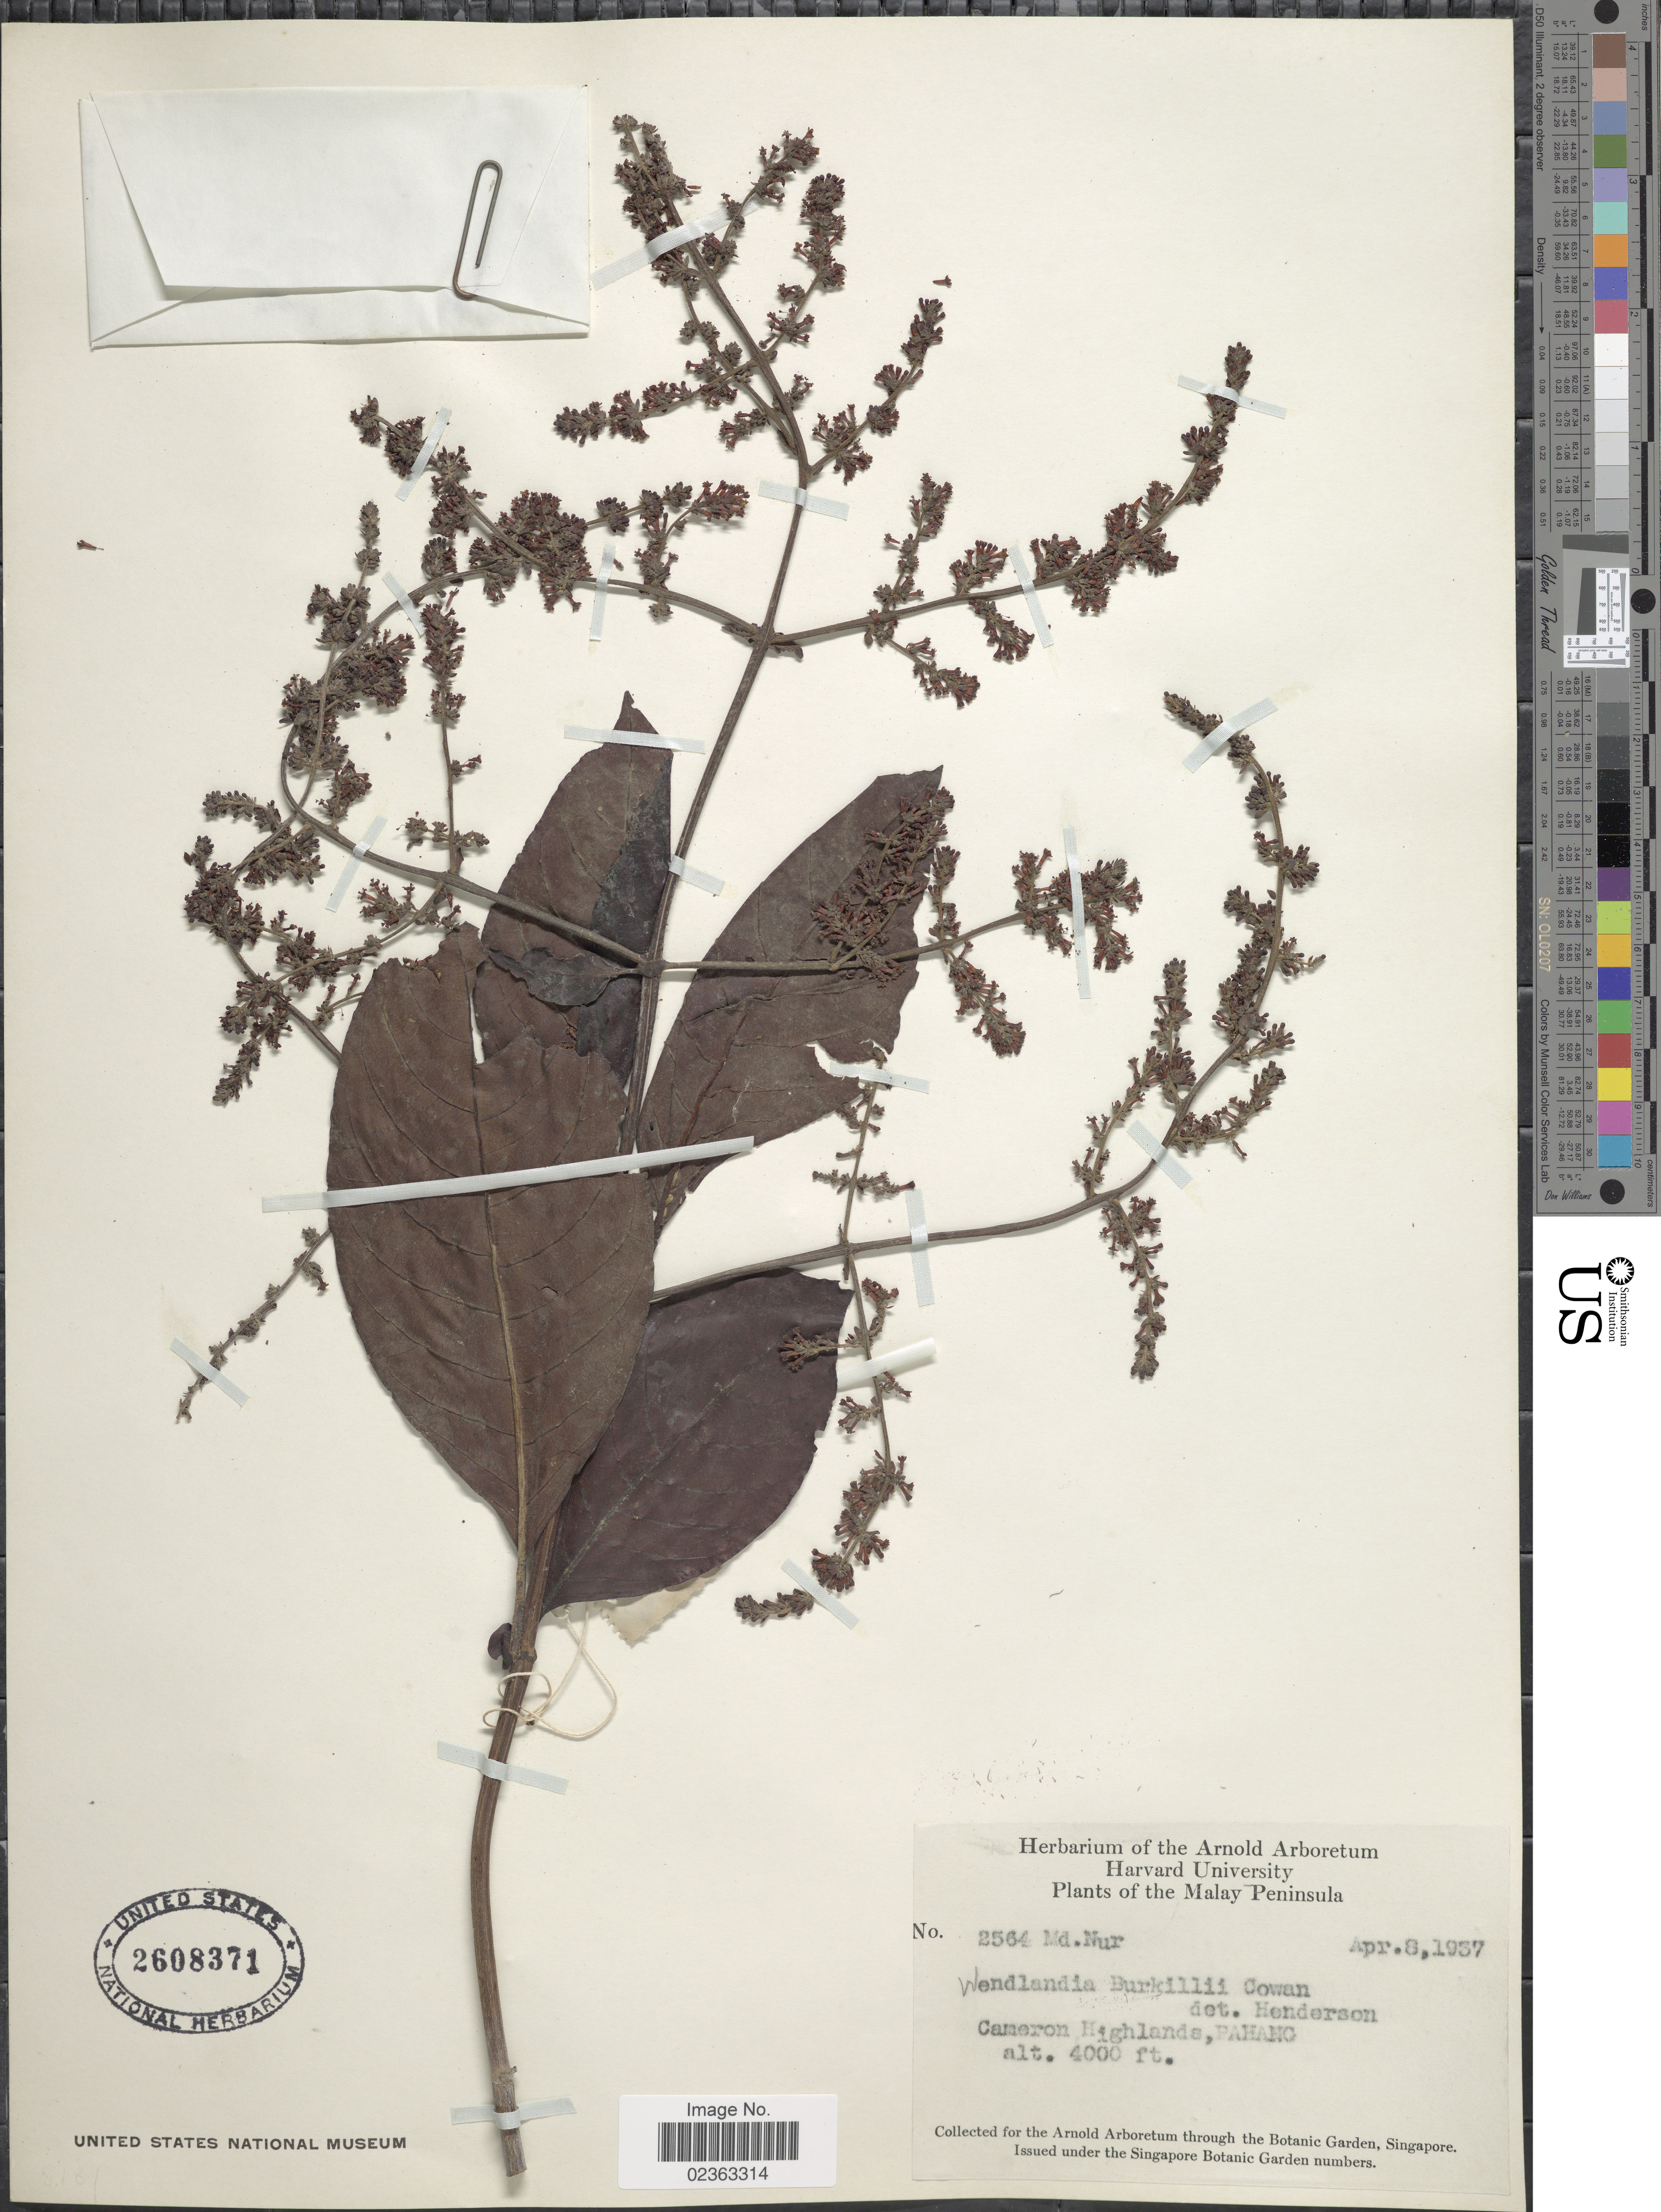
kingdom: Plantae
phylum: Tracheophyta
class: Magnoliopsida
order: Gentianales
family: Rubiaceae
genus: Wendlandia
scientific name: Wendlandia burkillii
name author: Cowan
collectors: M. Nur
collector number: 2564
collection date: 1937-04-08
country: Malaysia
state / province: Pahang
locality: Malay Peninsula, Cameron Highlands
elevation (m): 1219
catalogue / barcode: US 2608371